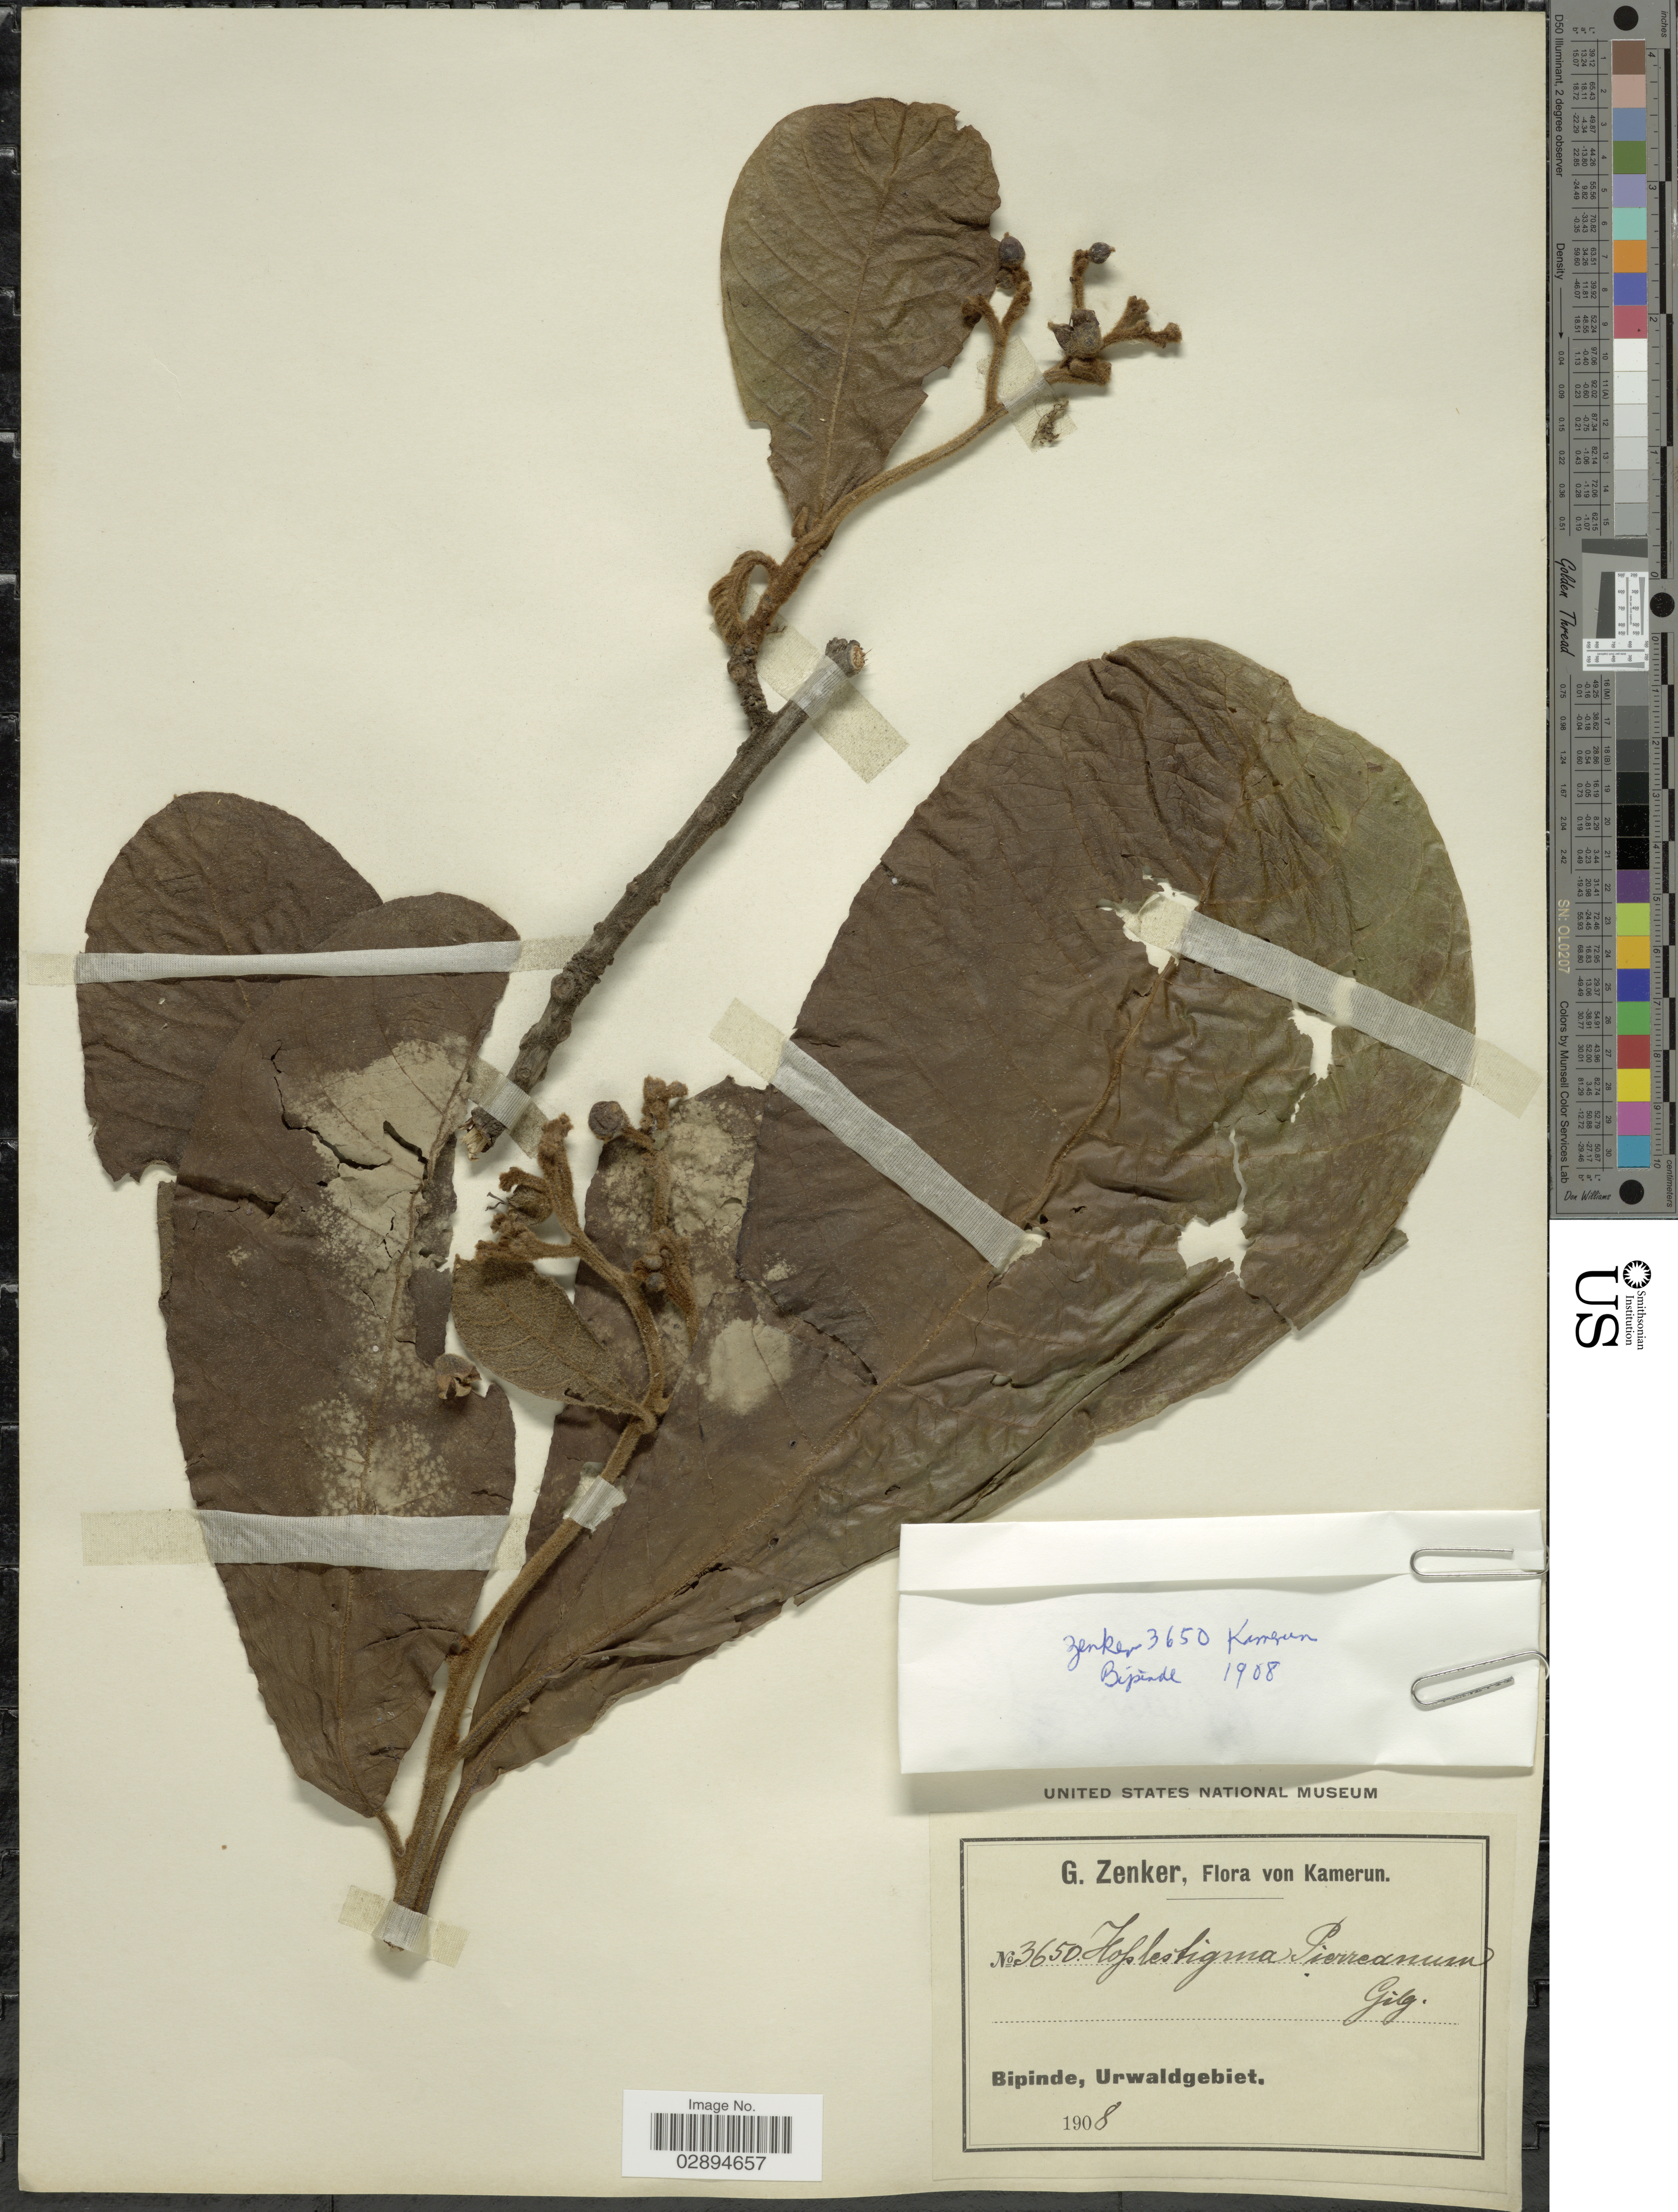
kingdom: Plantae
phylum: Tracheophyta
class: Magnoliopsida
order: Boraginales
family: Hoplestigmataceae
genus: Hoplestigma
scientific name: Hoplestigma pierreanum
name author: Gilg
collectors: G. A. Zenker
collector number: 3650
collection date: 1908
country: Cameroon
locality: Kamerun. Bipinde, Urwaldgebiet.